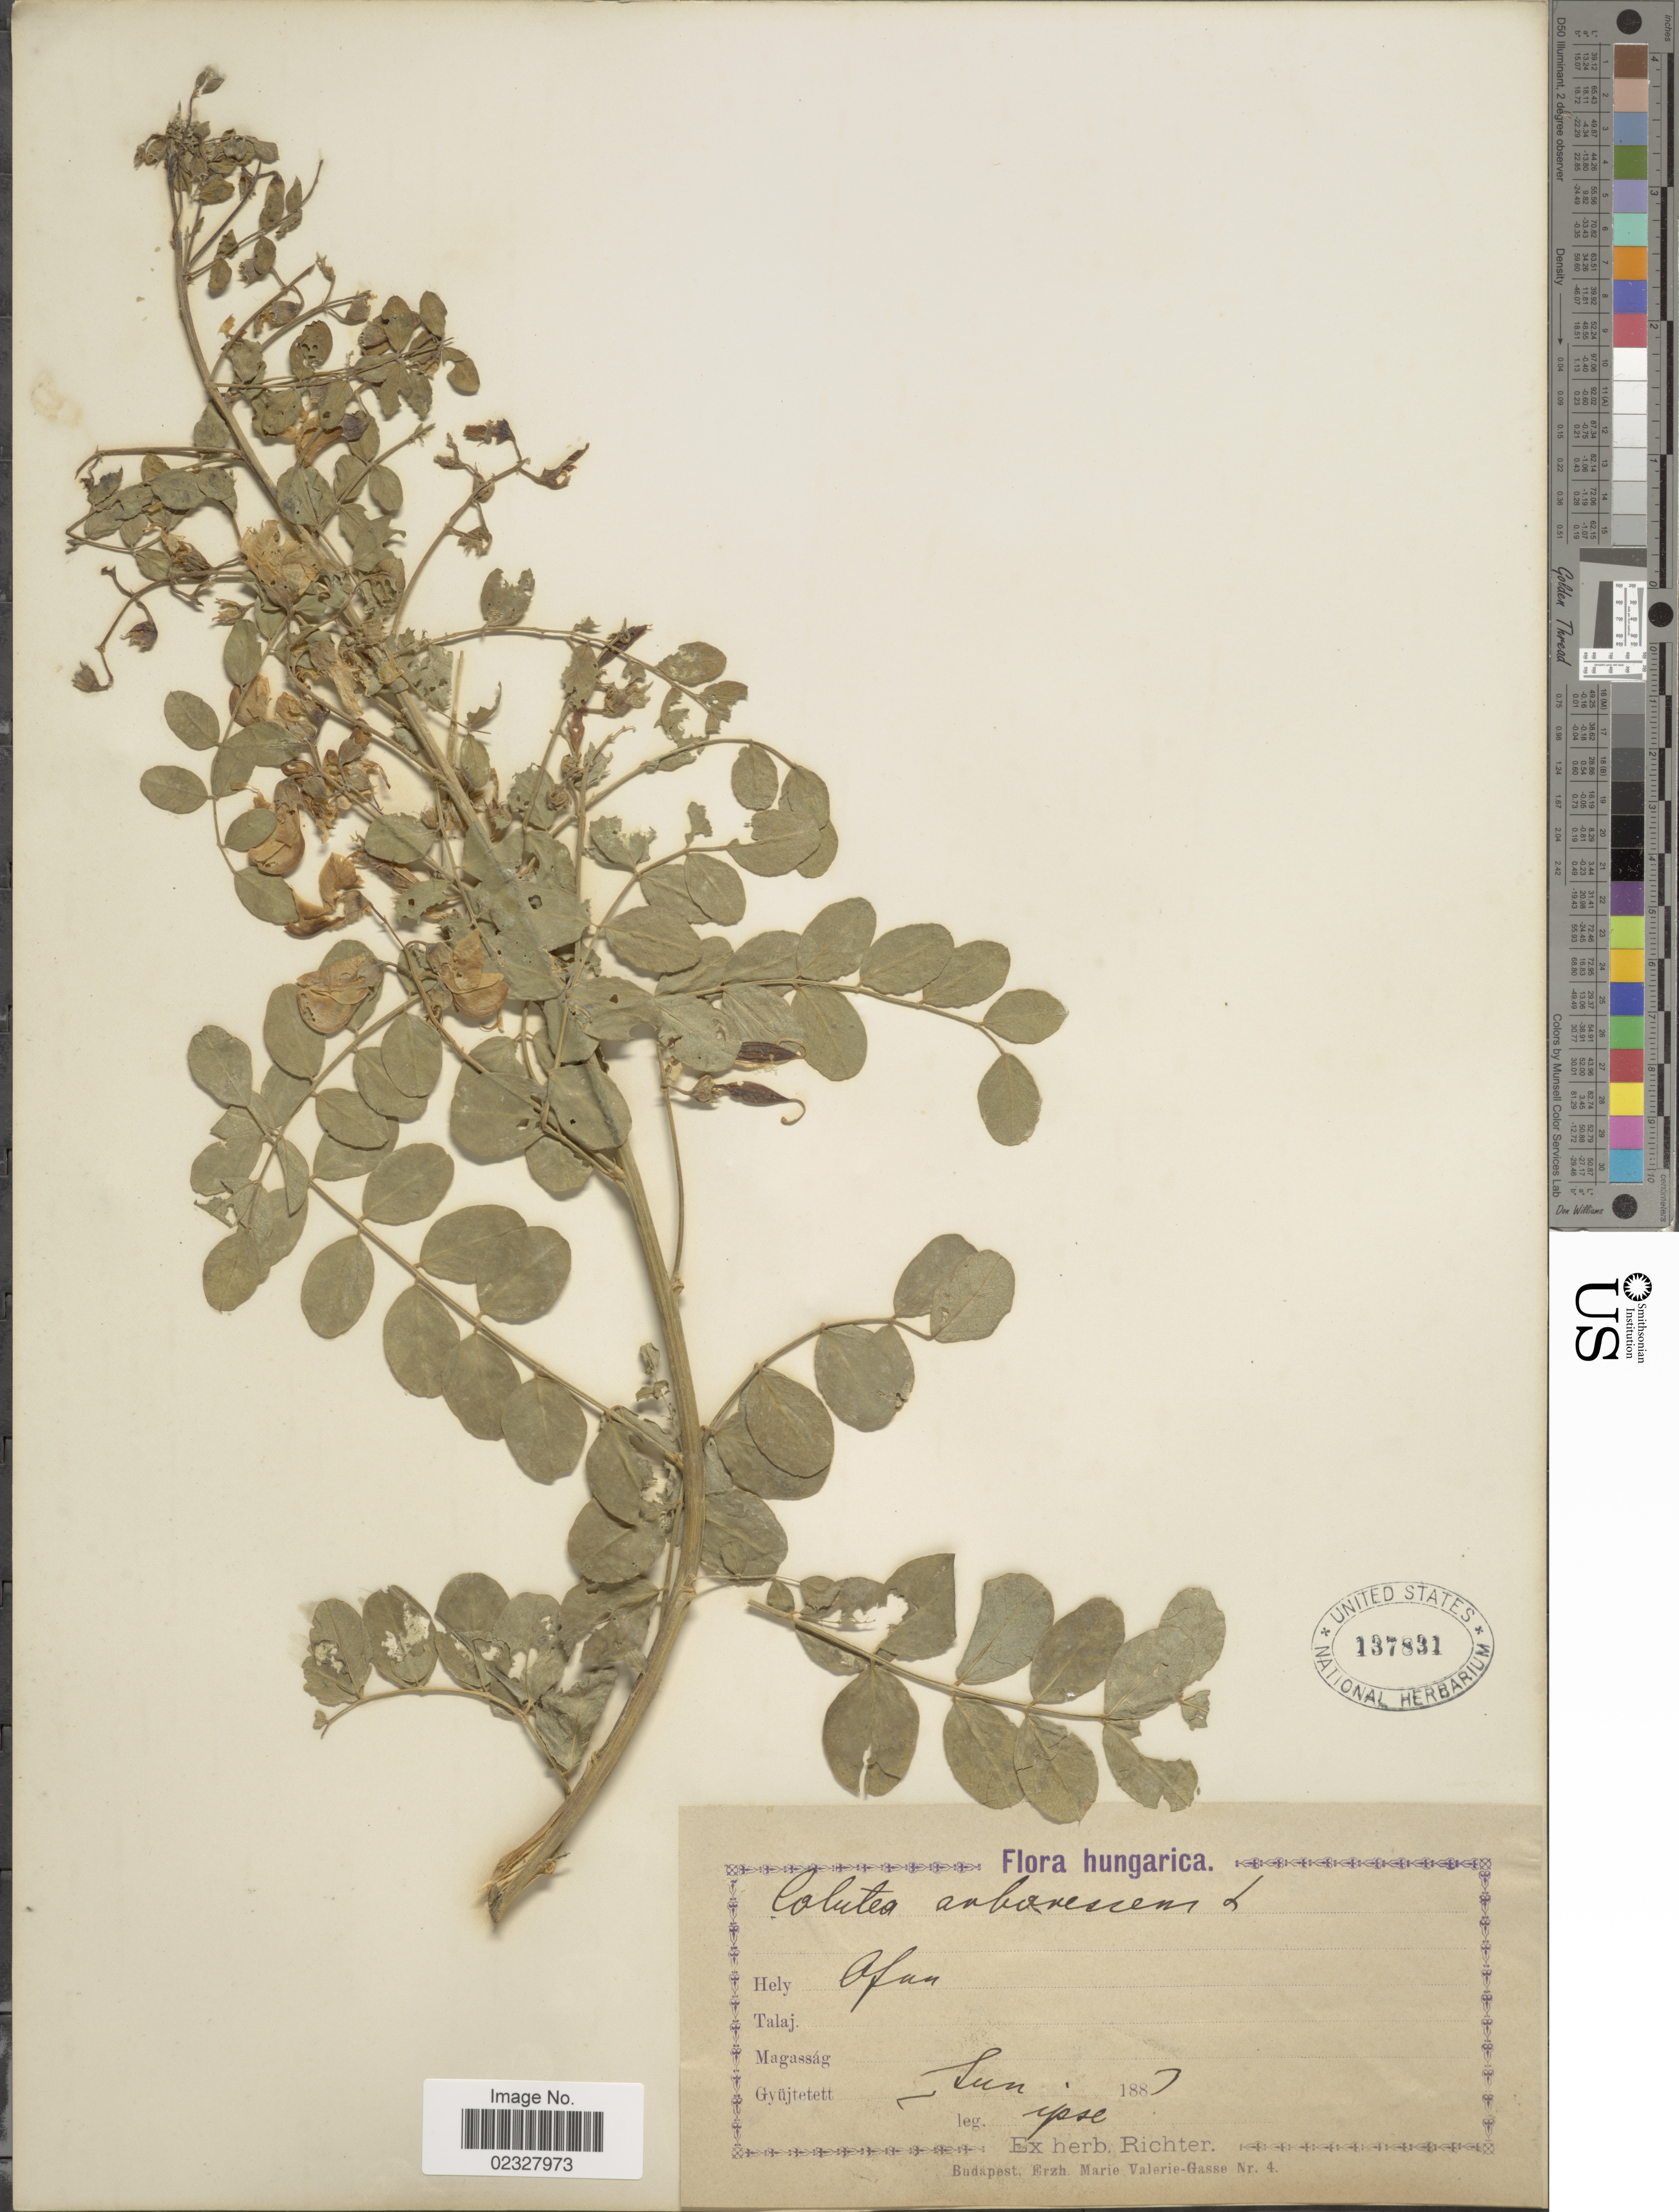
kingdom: Plantae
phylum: Tracheophyta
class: Magnoliopsida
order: Fabales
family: Fabaceae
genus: Colutea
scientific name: Colutea arborescens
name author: L.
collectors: -. Ipse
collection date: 1883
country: Hungary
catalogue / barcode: US 137831